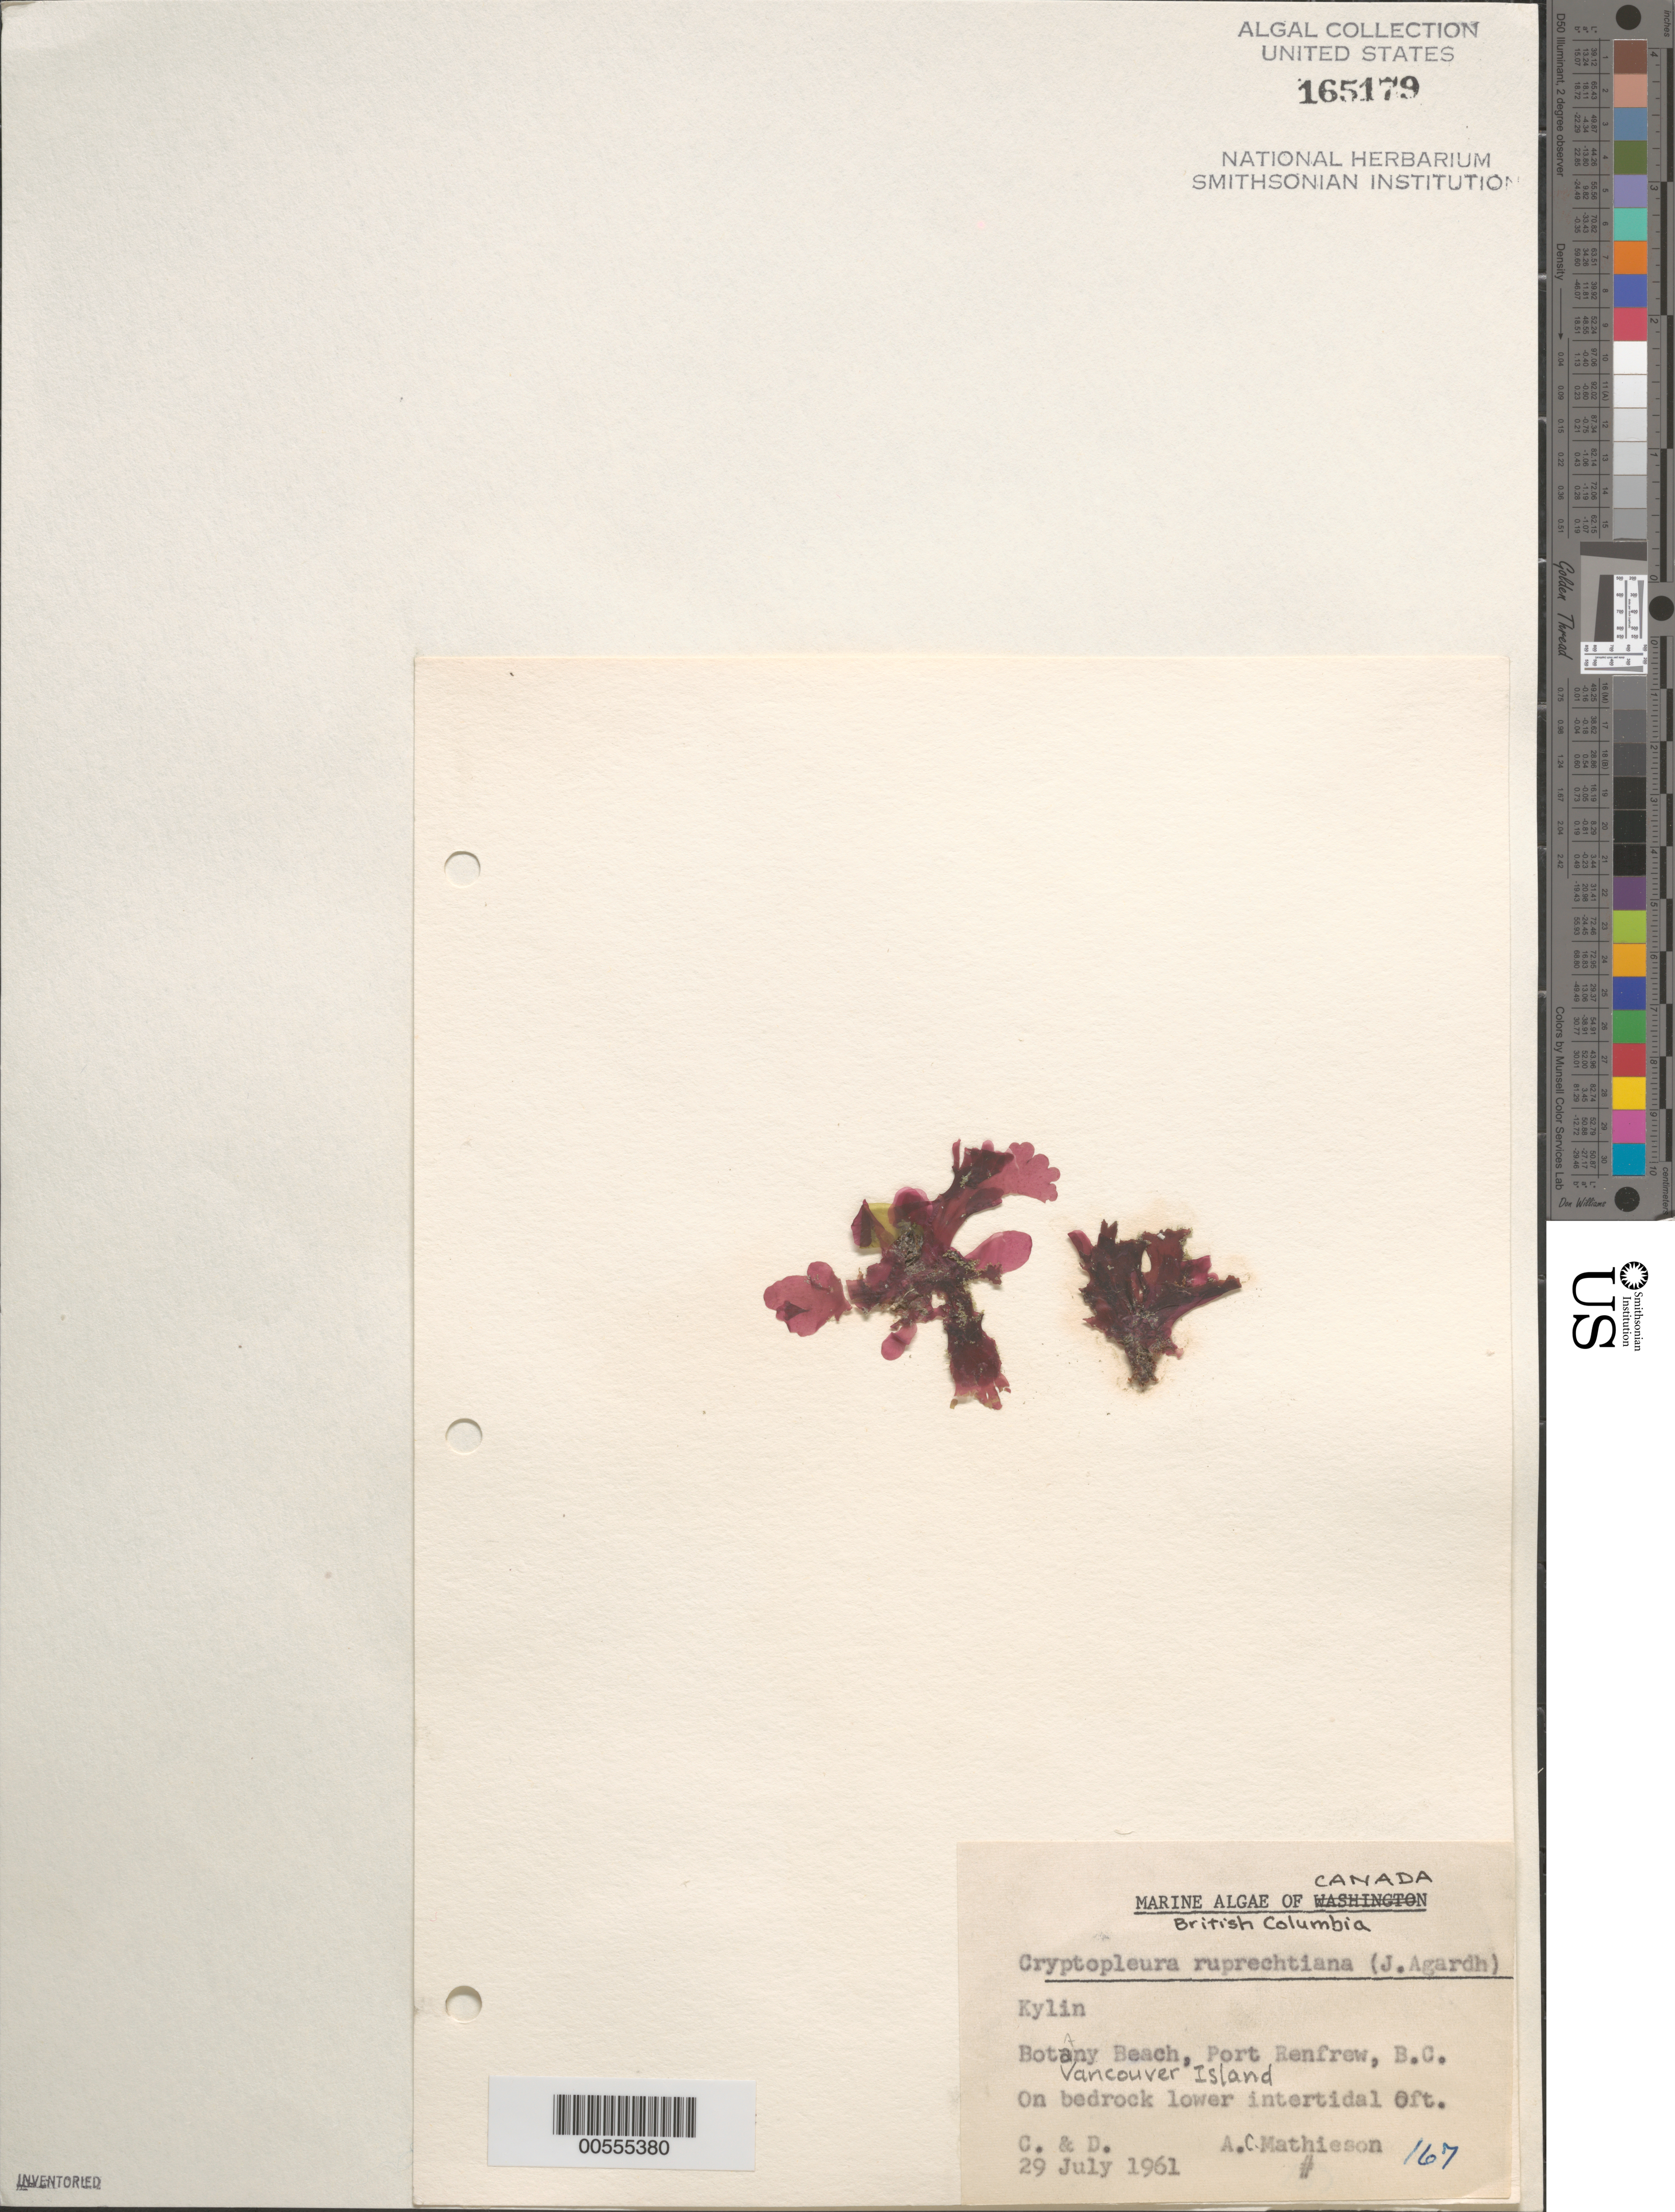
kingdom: Plantae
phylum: Rhodophyta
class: Florideophyceae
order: Ceramiales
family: Delesseriaceae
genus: Cryptopleura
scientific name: Cryptopleura ruprechtiana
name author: (J. Agardh) Kylin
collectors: A. C. Mathieson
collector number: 167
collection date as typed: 29 Jul 1961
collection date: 1961-07-29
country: Canada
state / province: British Columbia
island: Vancouver Island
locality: Port Renfrew, Botany Beach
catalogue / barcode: US 165179